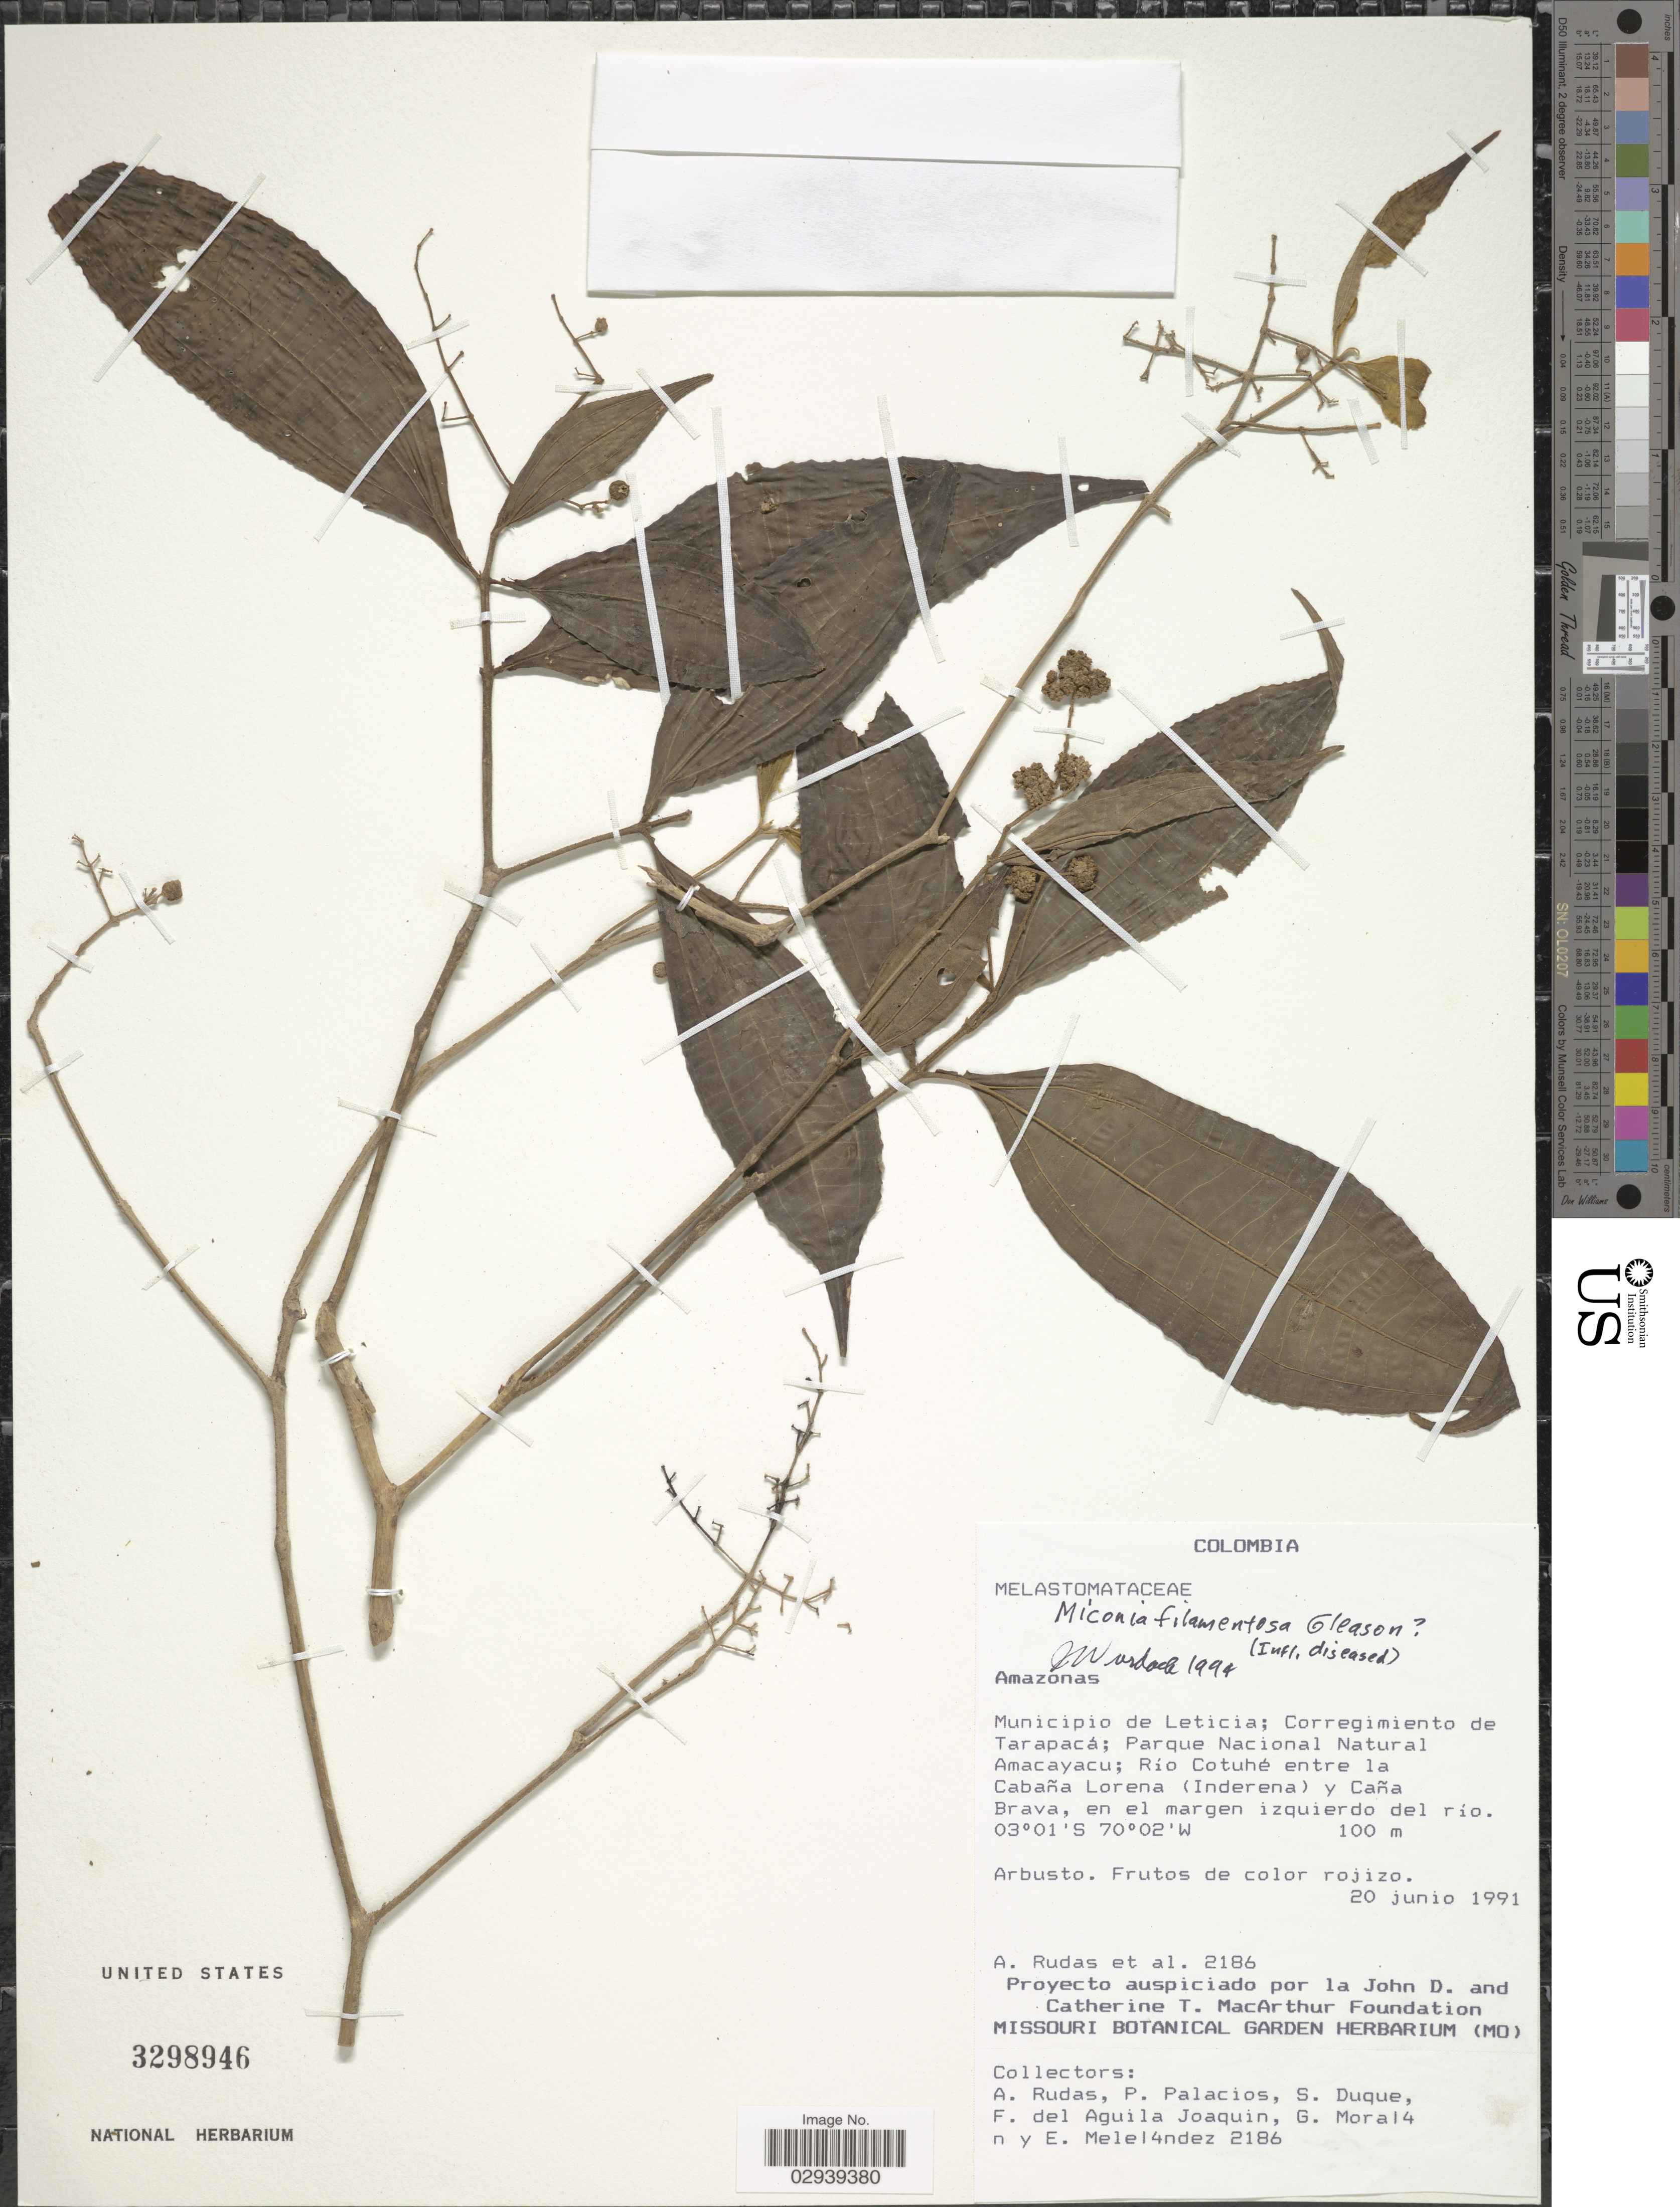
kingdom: Plantae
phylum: Tracheophyta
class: Magnoliopsida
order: Myrtales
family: Melastomataceae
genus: Miconia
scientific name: Miconia filamentosa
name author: Gleason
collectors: A. Rudas, P. Palacios, S. Duque, F. de Aguila Joaquin & et al.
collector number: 2186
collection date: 1991-06-20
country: Colombia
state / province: Amazônas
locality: Municipio de Leticia; Corregimiento de Tarapacá; Parque Nacional Natural Amacayacu; Río Cotuhé entre la Cabaña Lorena (Inderena) y Caña Brava, en el margen izquierdo del río.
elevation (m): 100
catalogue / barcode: US 3298946